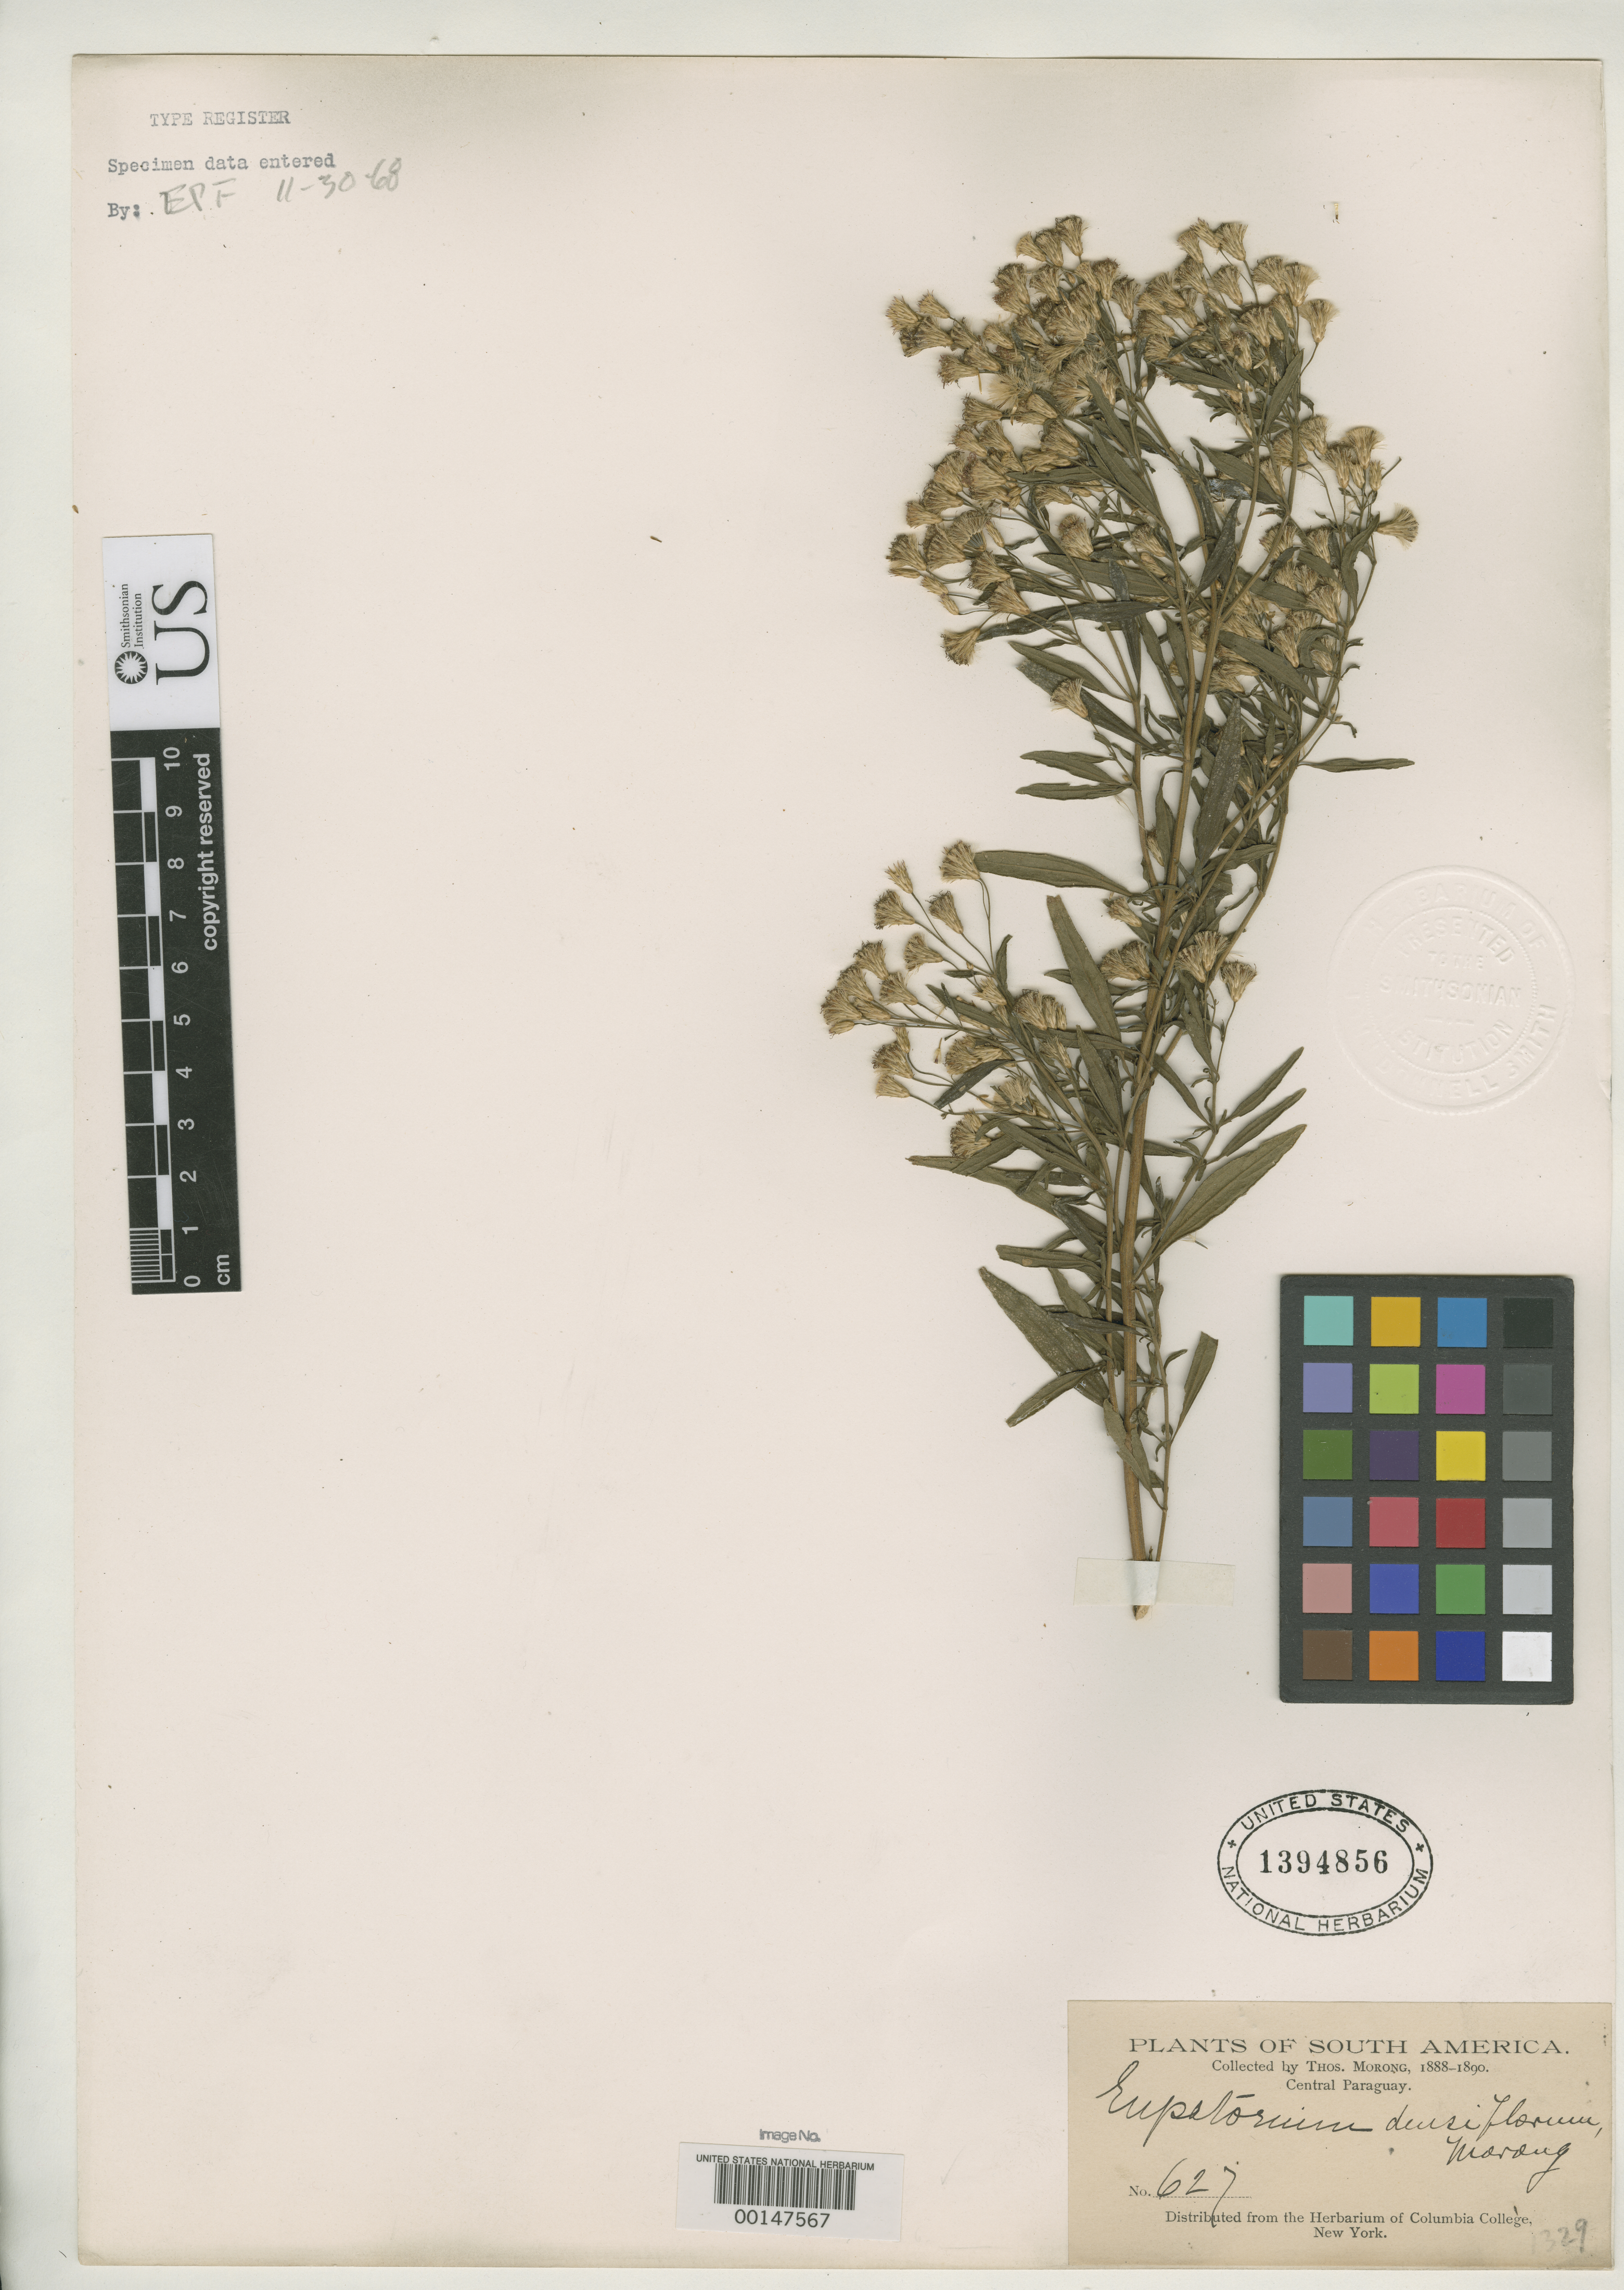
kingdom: Plantae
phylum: Tracheophyta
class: Magnoliopsida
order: Asterales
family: Asteraceae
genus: Eupatorium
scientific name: Eupatorium densiflorum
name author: Morong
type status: Isotype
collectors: T. Morong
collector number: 627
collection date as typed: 1888 to -- --- 1890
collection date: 1888/1890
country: Paraguay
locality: Central Paraguay.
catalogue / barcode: US 1394856